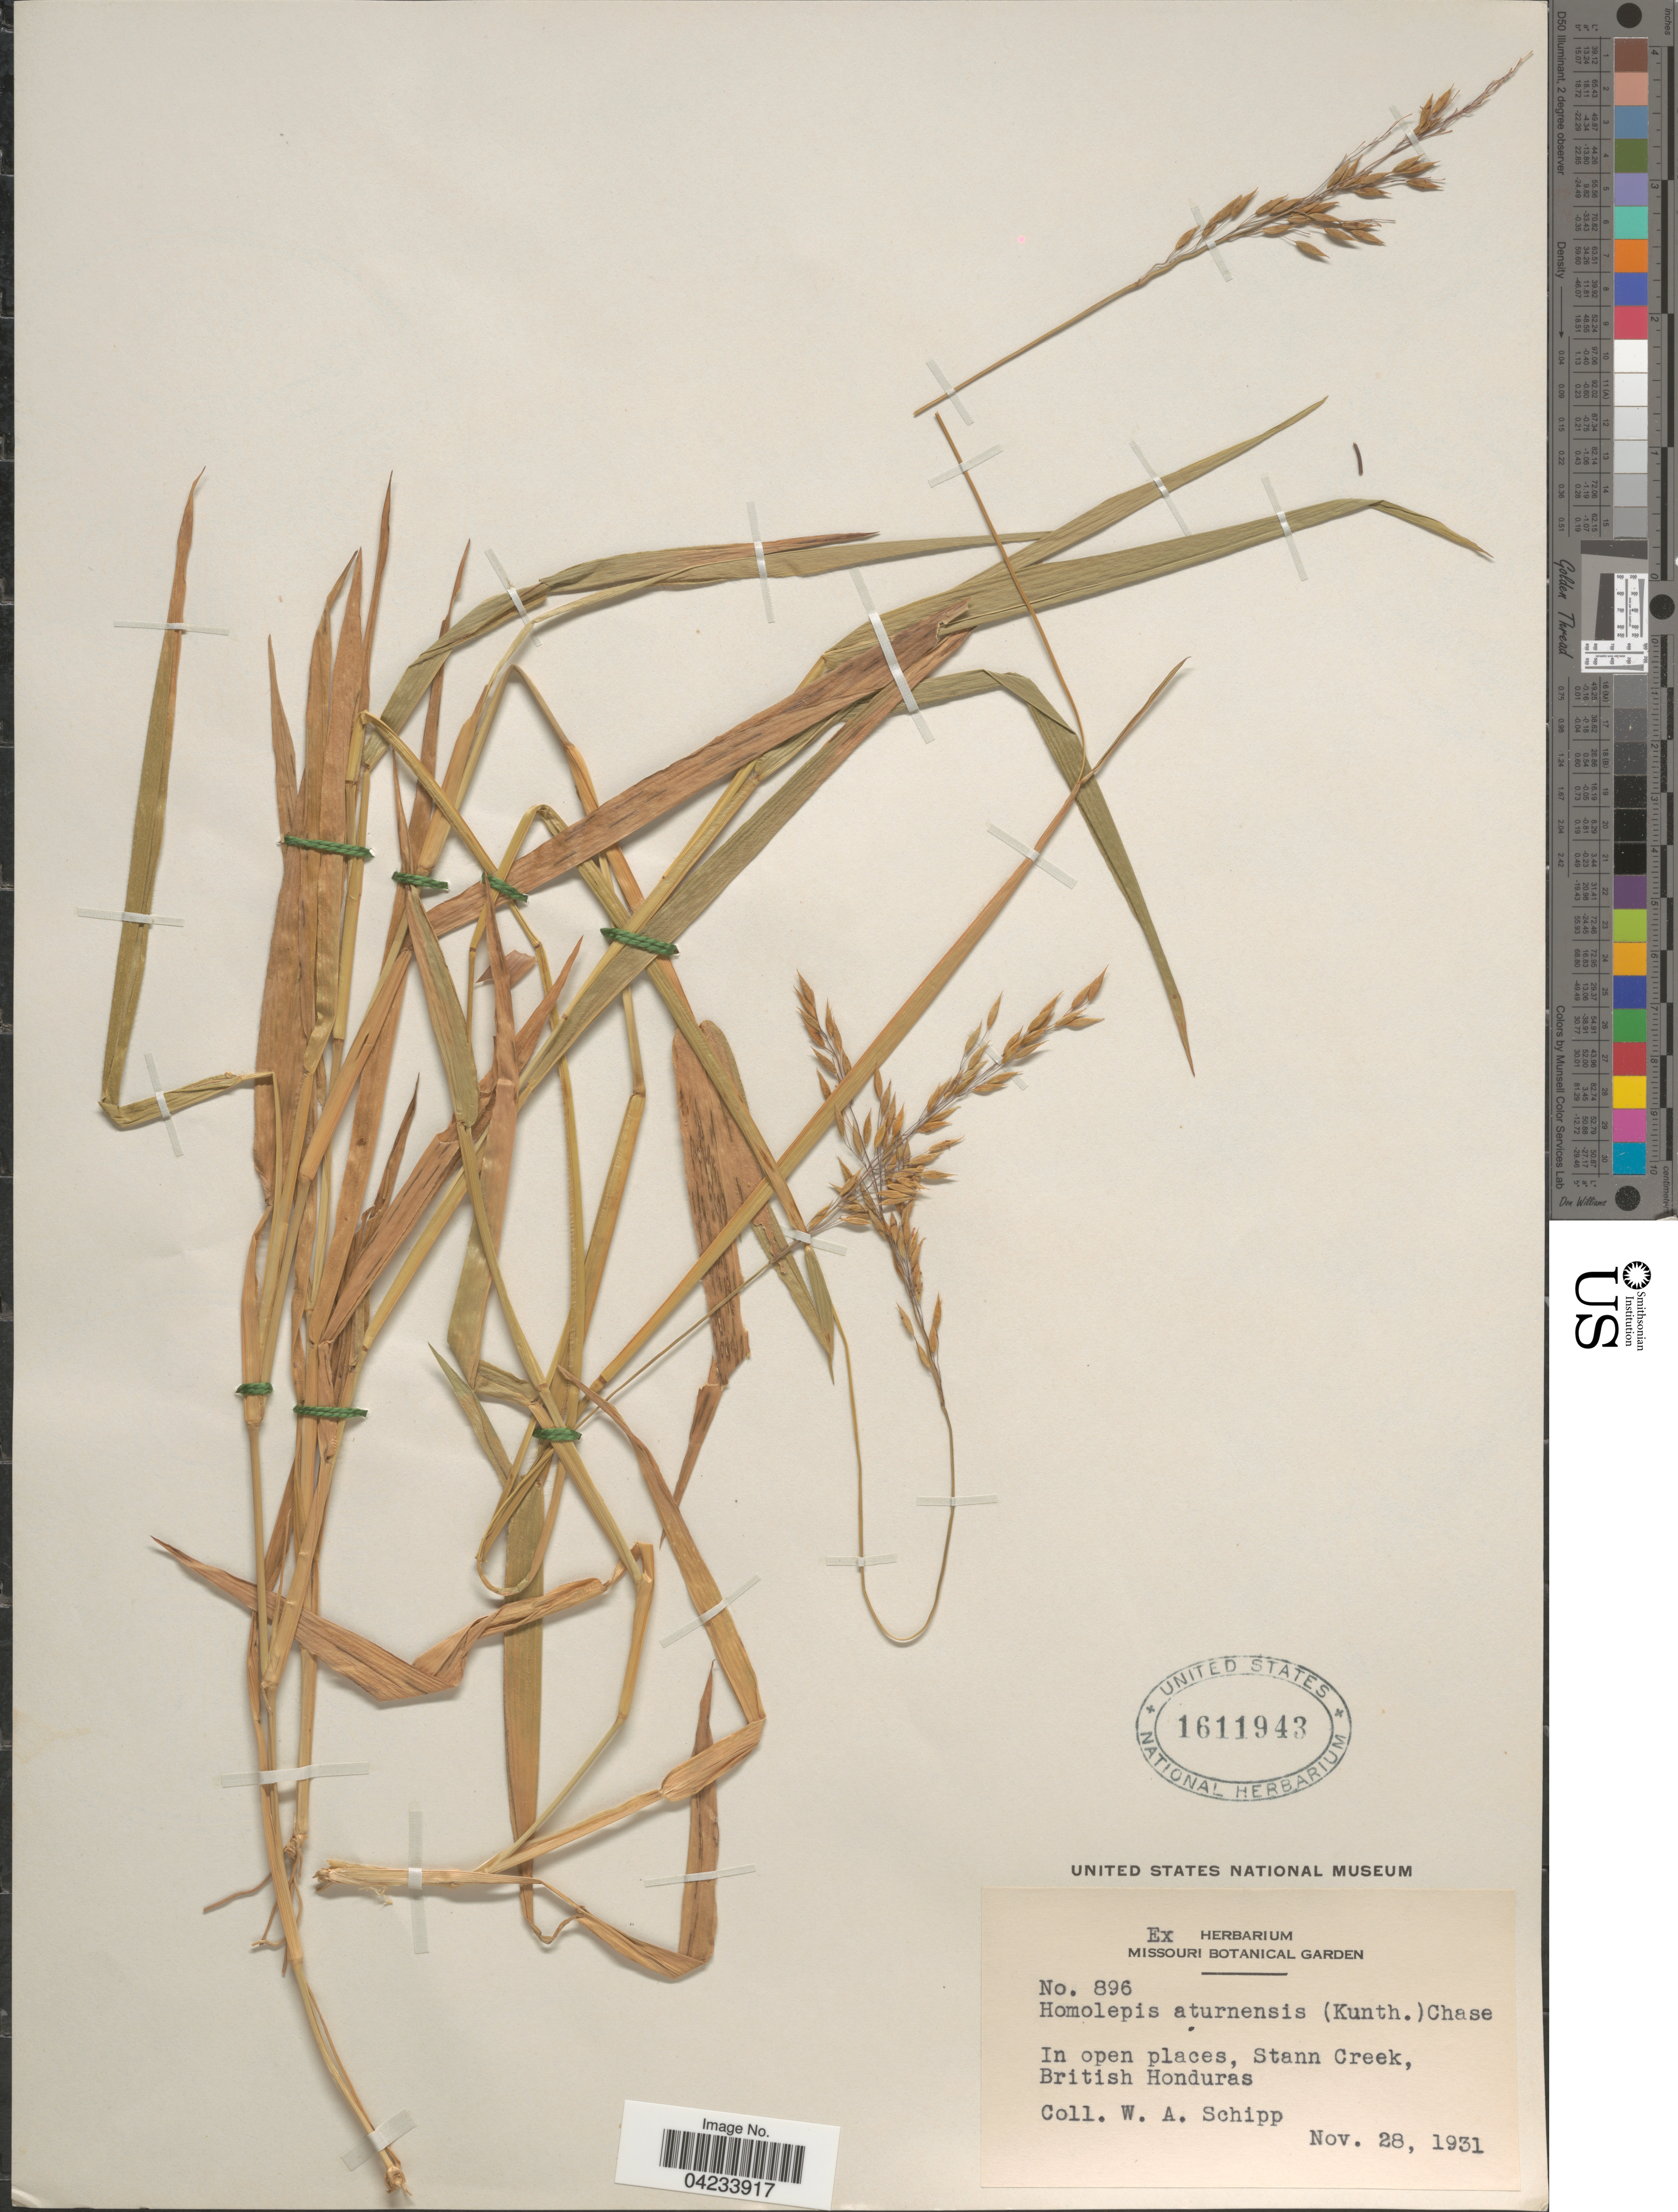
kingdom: Plantae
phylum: Tracheophyta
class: Liliopsida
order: Poales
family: Poaceae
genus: Homolepis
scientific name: Homolepis aturensis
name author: (Kunth) Chase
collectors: W. Schipp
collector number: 896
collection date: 1931-11-28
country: Belize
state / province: Stann Creek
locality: In open places, Stann Creek, British Honduras.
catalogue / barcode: US 1611943